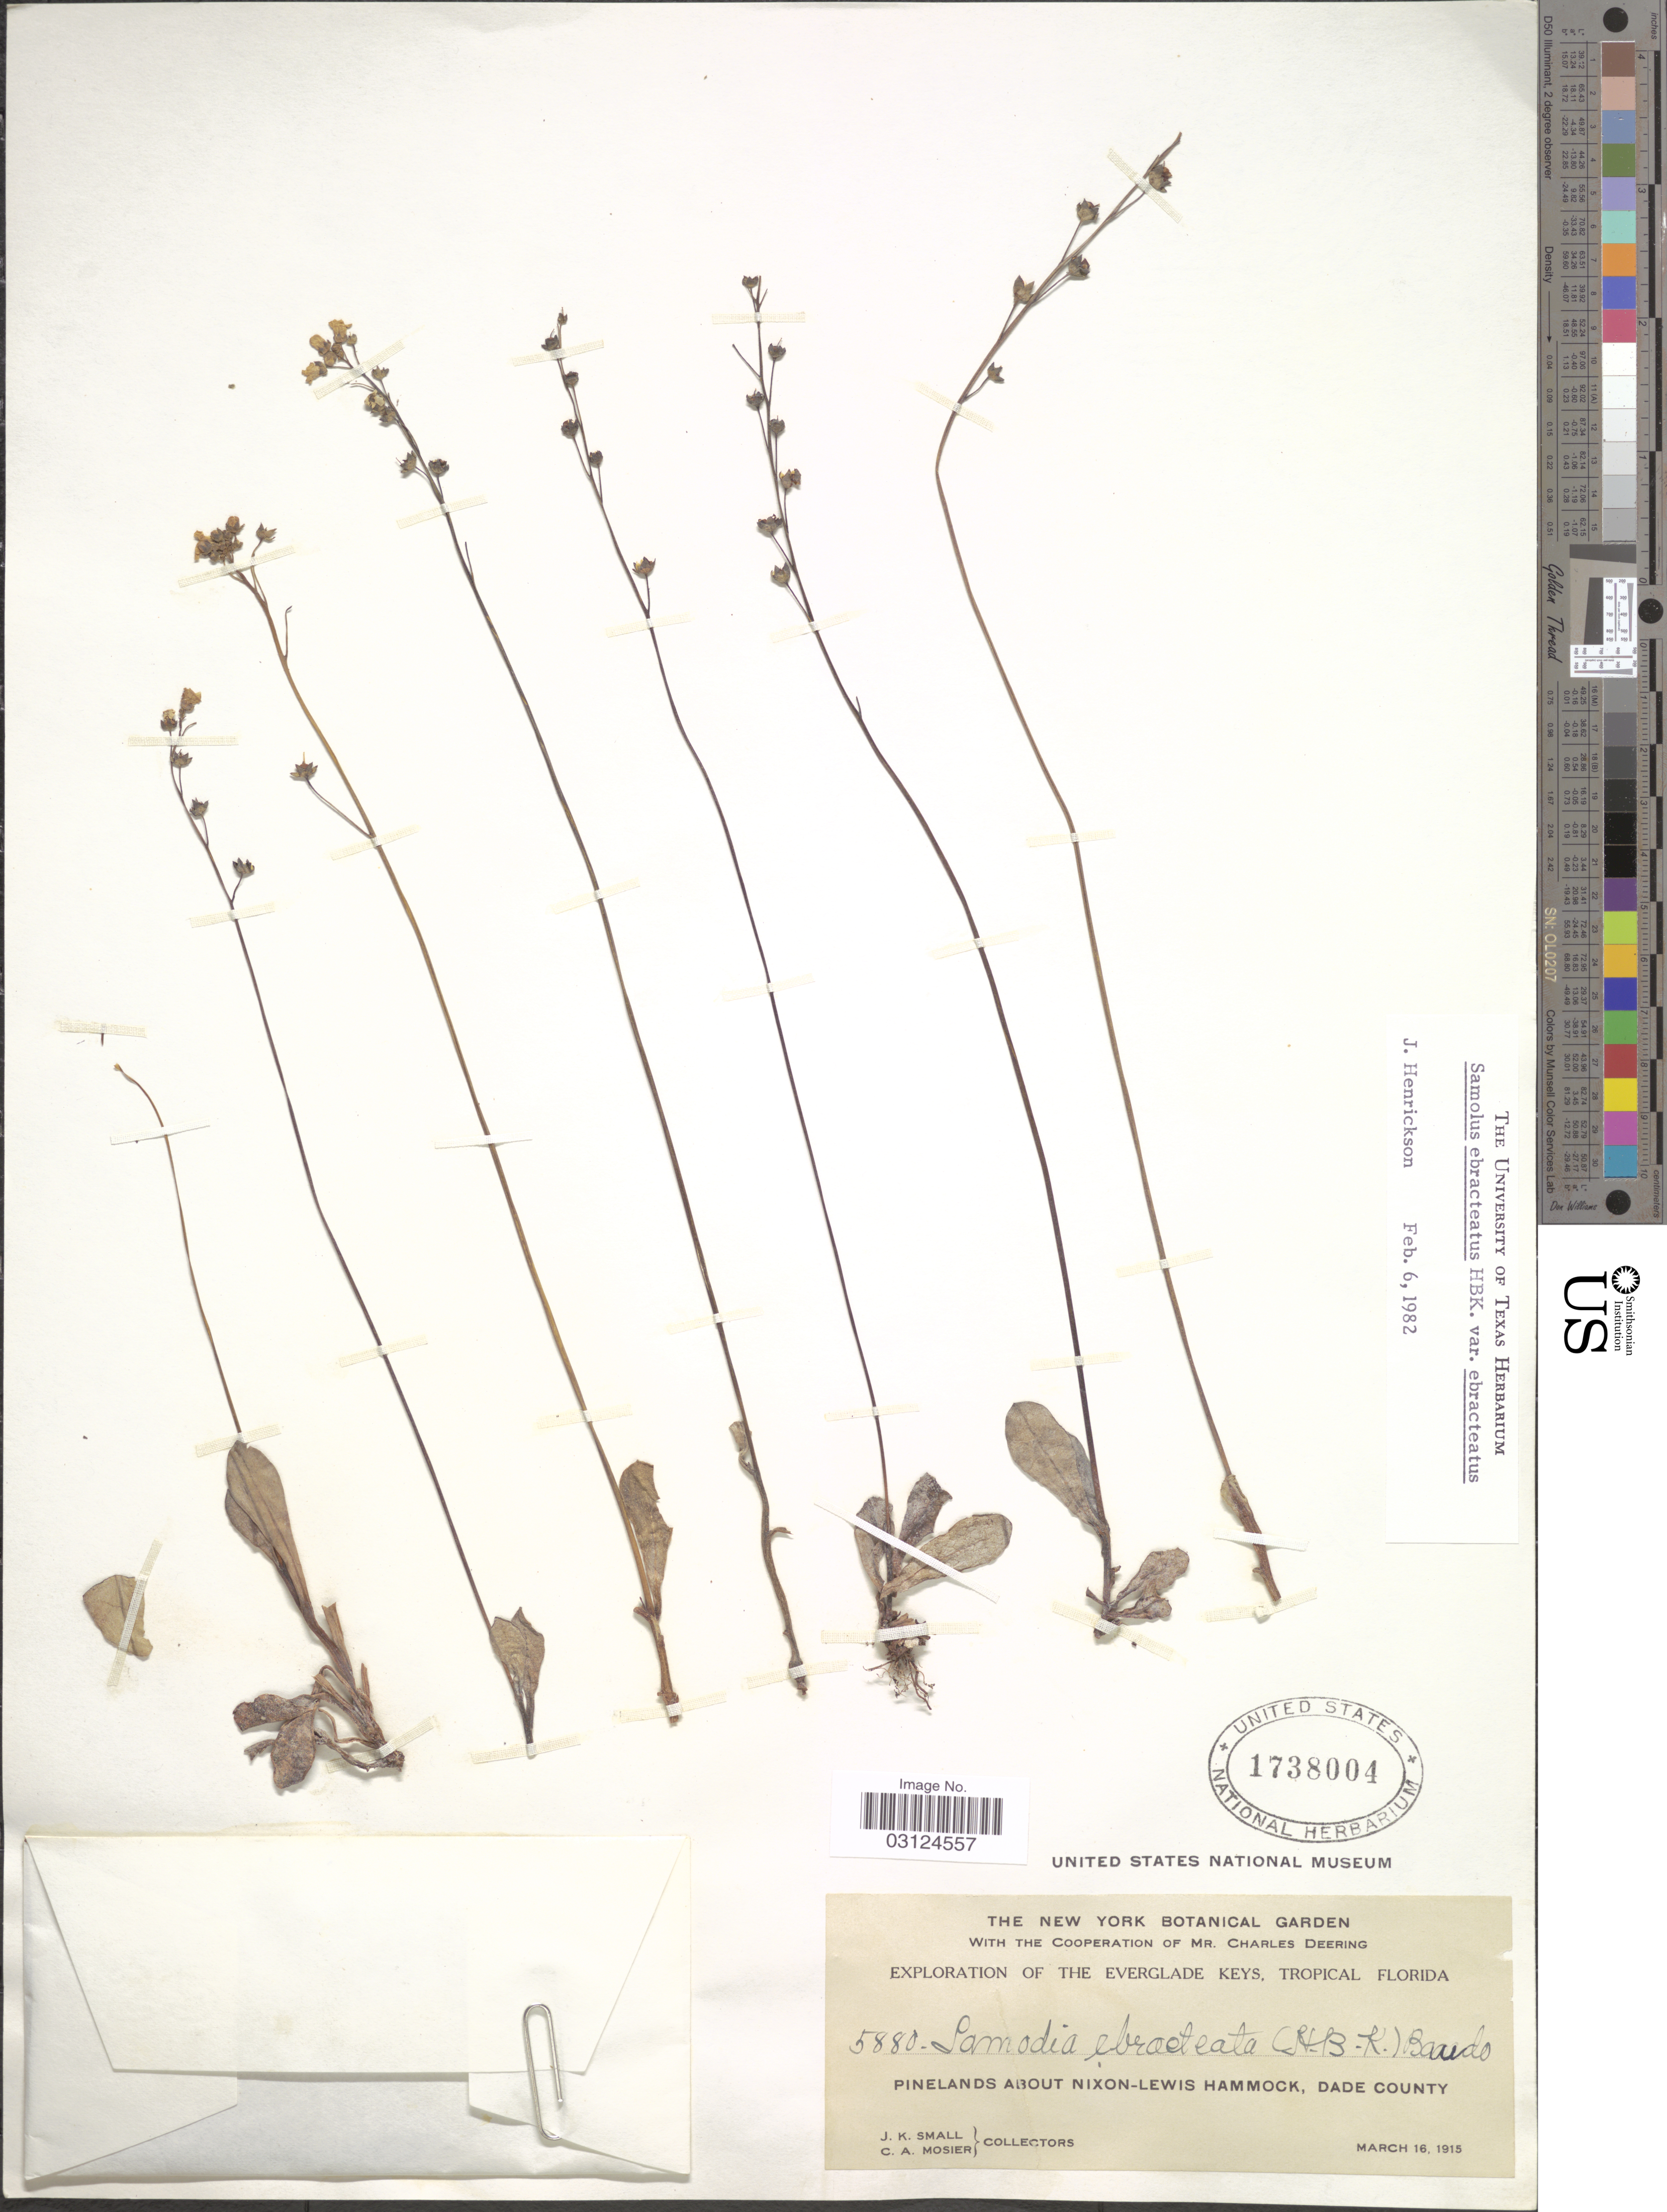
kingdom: Plantae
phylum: Tracheophyta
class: Magnoliopsida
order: Ericales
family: Primulaceae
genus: Samolus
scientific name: Samolus ebracteatus subsp. ebracteatus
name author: Kunth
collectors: J. K. Small & C. A. Mosier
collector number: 5880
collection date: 1915-03-16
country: United States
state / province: Florida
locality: The Everglade Keys, Tropical Florida, Pinelands about Nixon-Lewis Hammock, Dade County.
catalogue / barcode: US 1738004